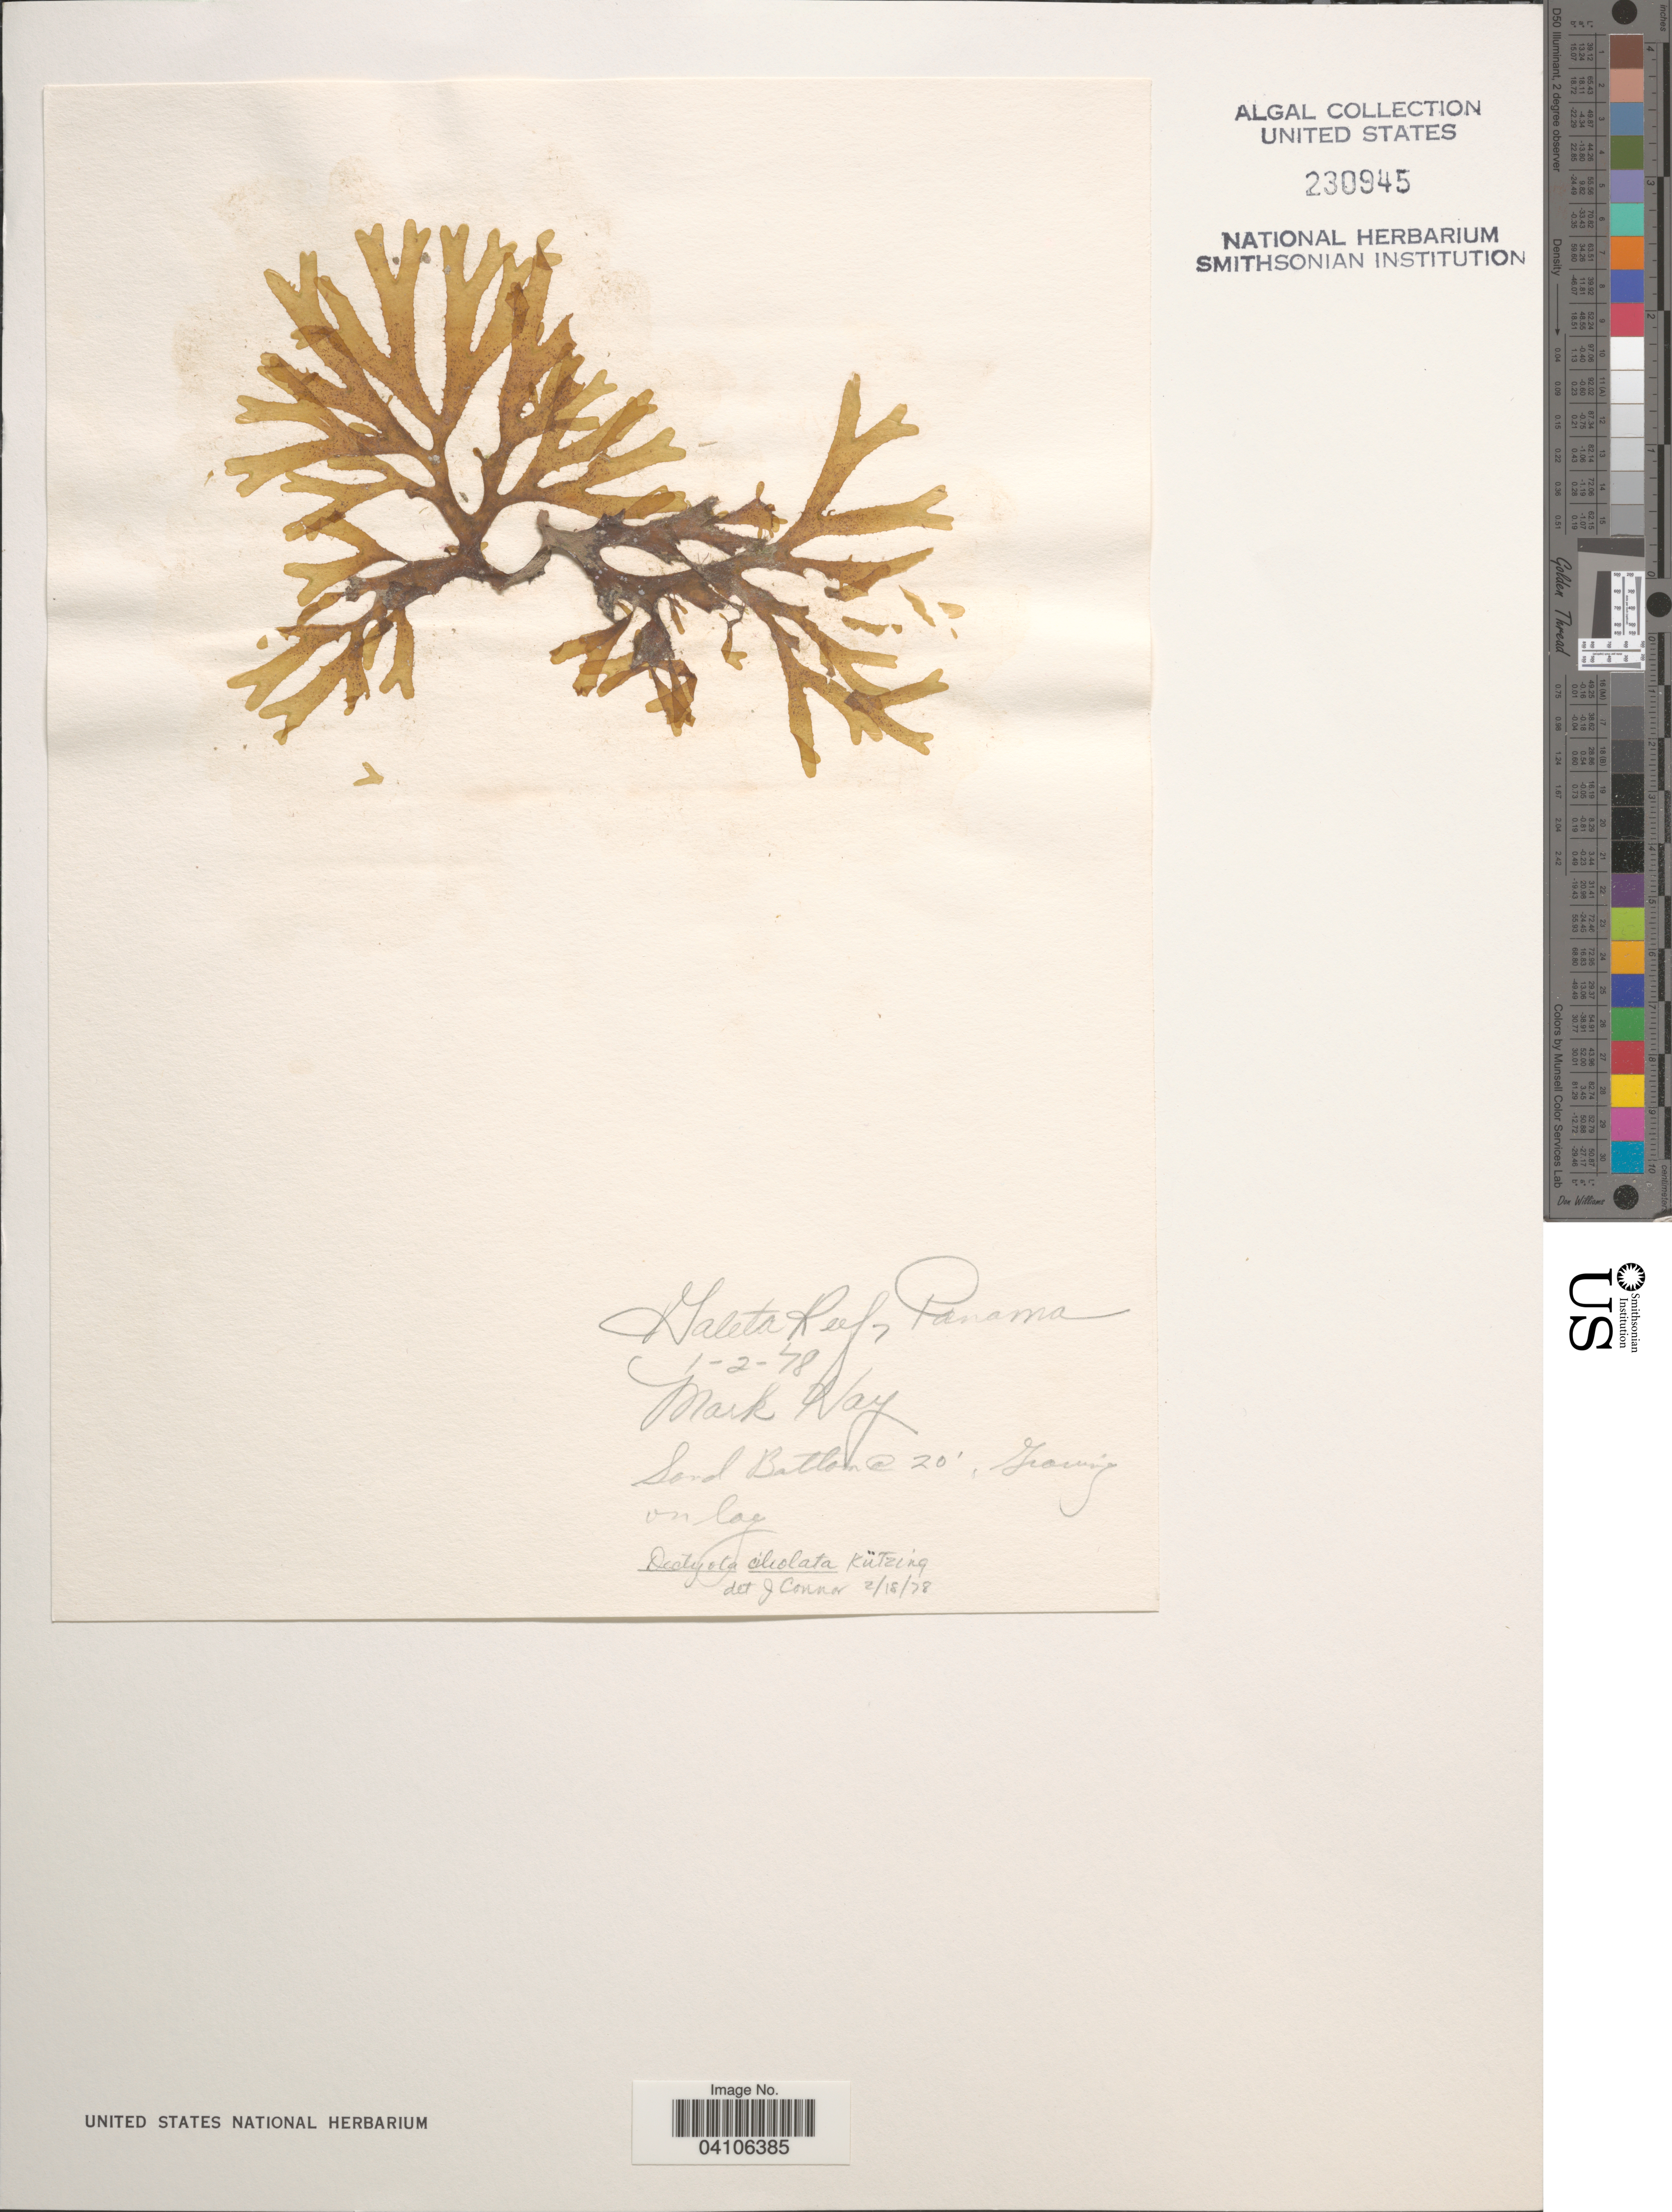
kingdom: Chromista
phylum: Ochrophyta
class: Phaeophyceae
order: Dictyotales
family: Dictyotaceae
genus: Dictyota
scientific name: Dictyota ciliolata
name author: Sond. ex Kütz.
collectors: M. May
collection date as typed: Transcribed d/m/y: 1/2/78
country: Panama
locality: Galeta Reef.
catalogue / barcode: US 230945